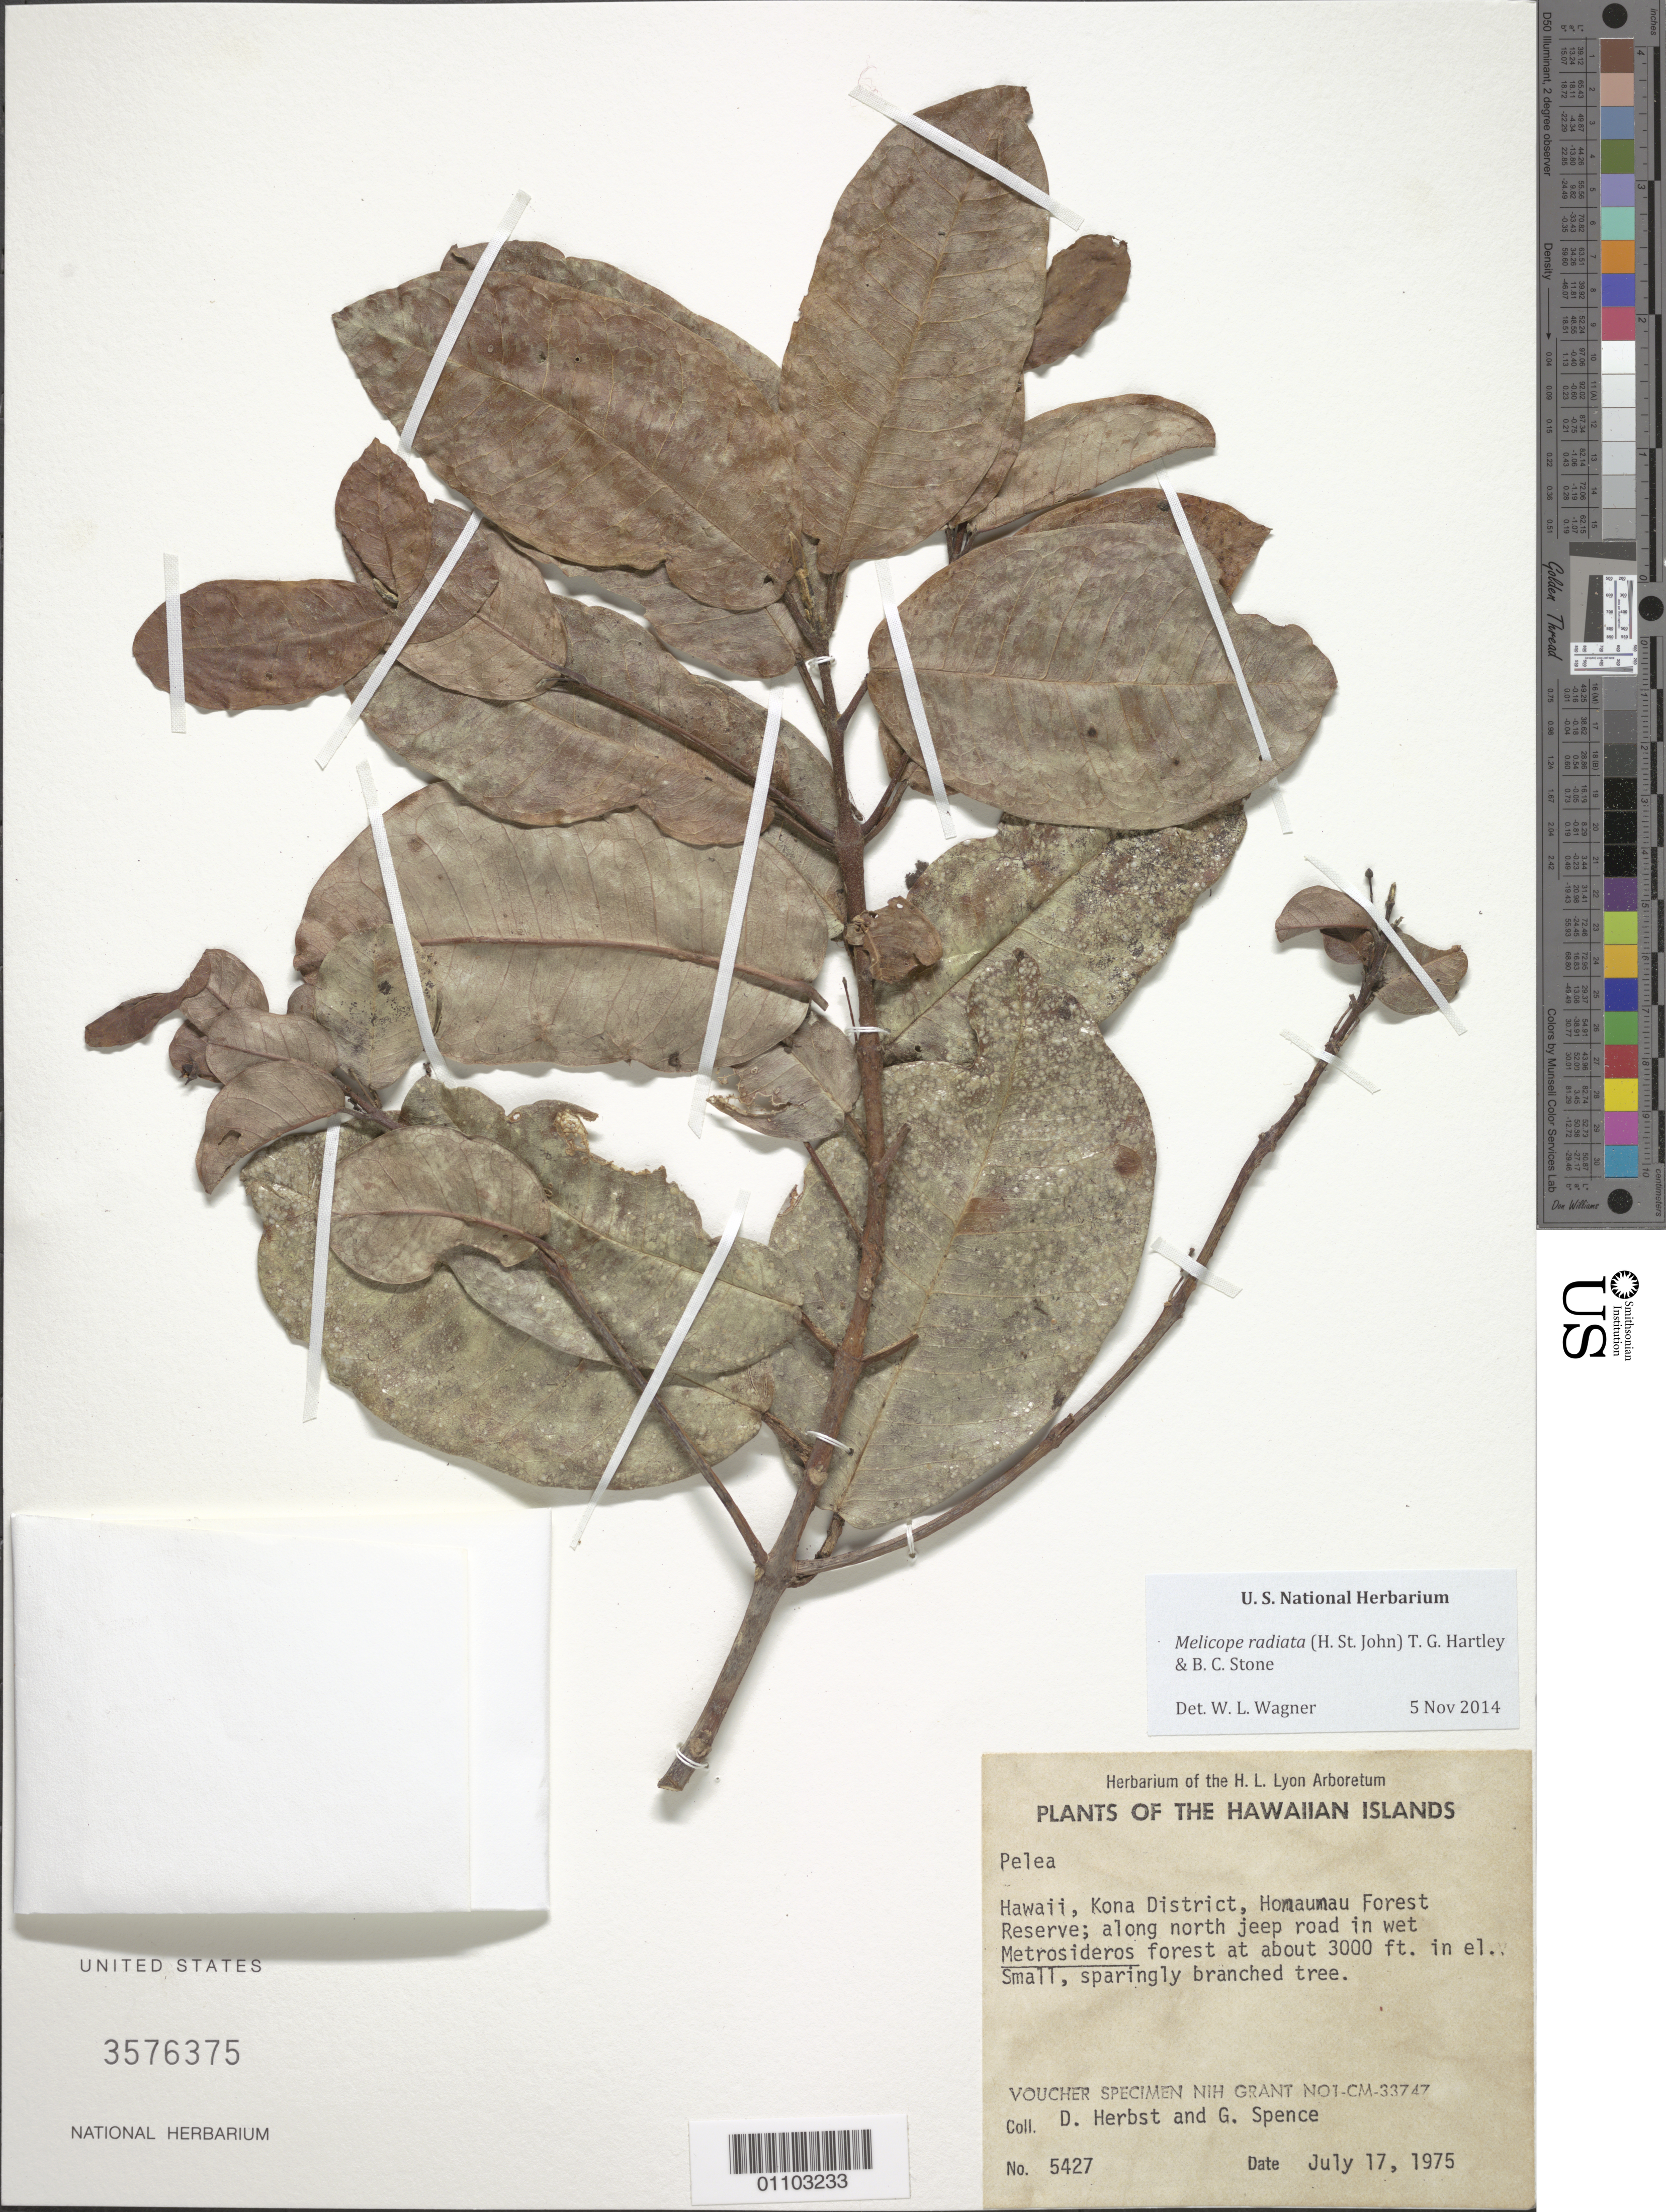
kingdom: Plantae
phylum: Tracheophyta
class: Magnoliopsida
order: Sapindales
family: Rutaceae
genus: Melicope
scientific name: Melicope radiata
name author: (H. St. John) T.G. Hartley & B.C. Stone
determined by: Wagner, W. L., (BOT), Smithsonian Institution - National Museum of Natural History (UNITED STATES)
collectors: D. R. Herbst & G. Spence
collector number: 5427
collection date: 1975-07-17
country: United States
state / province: Hawaii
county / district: Hawaii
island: Hawaii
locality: Kona District, Honaunau Forest Reserve, along north jeep road.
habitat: Small, sparingly branched tree.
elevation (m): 914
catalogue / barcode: US 3576375